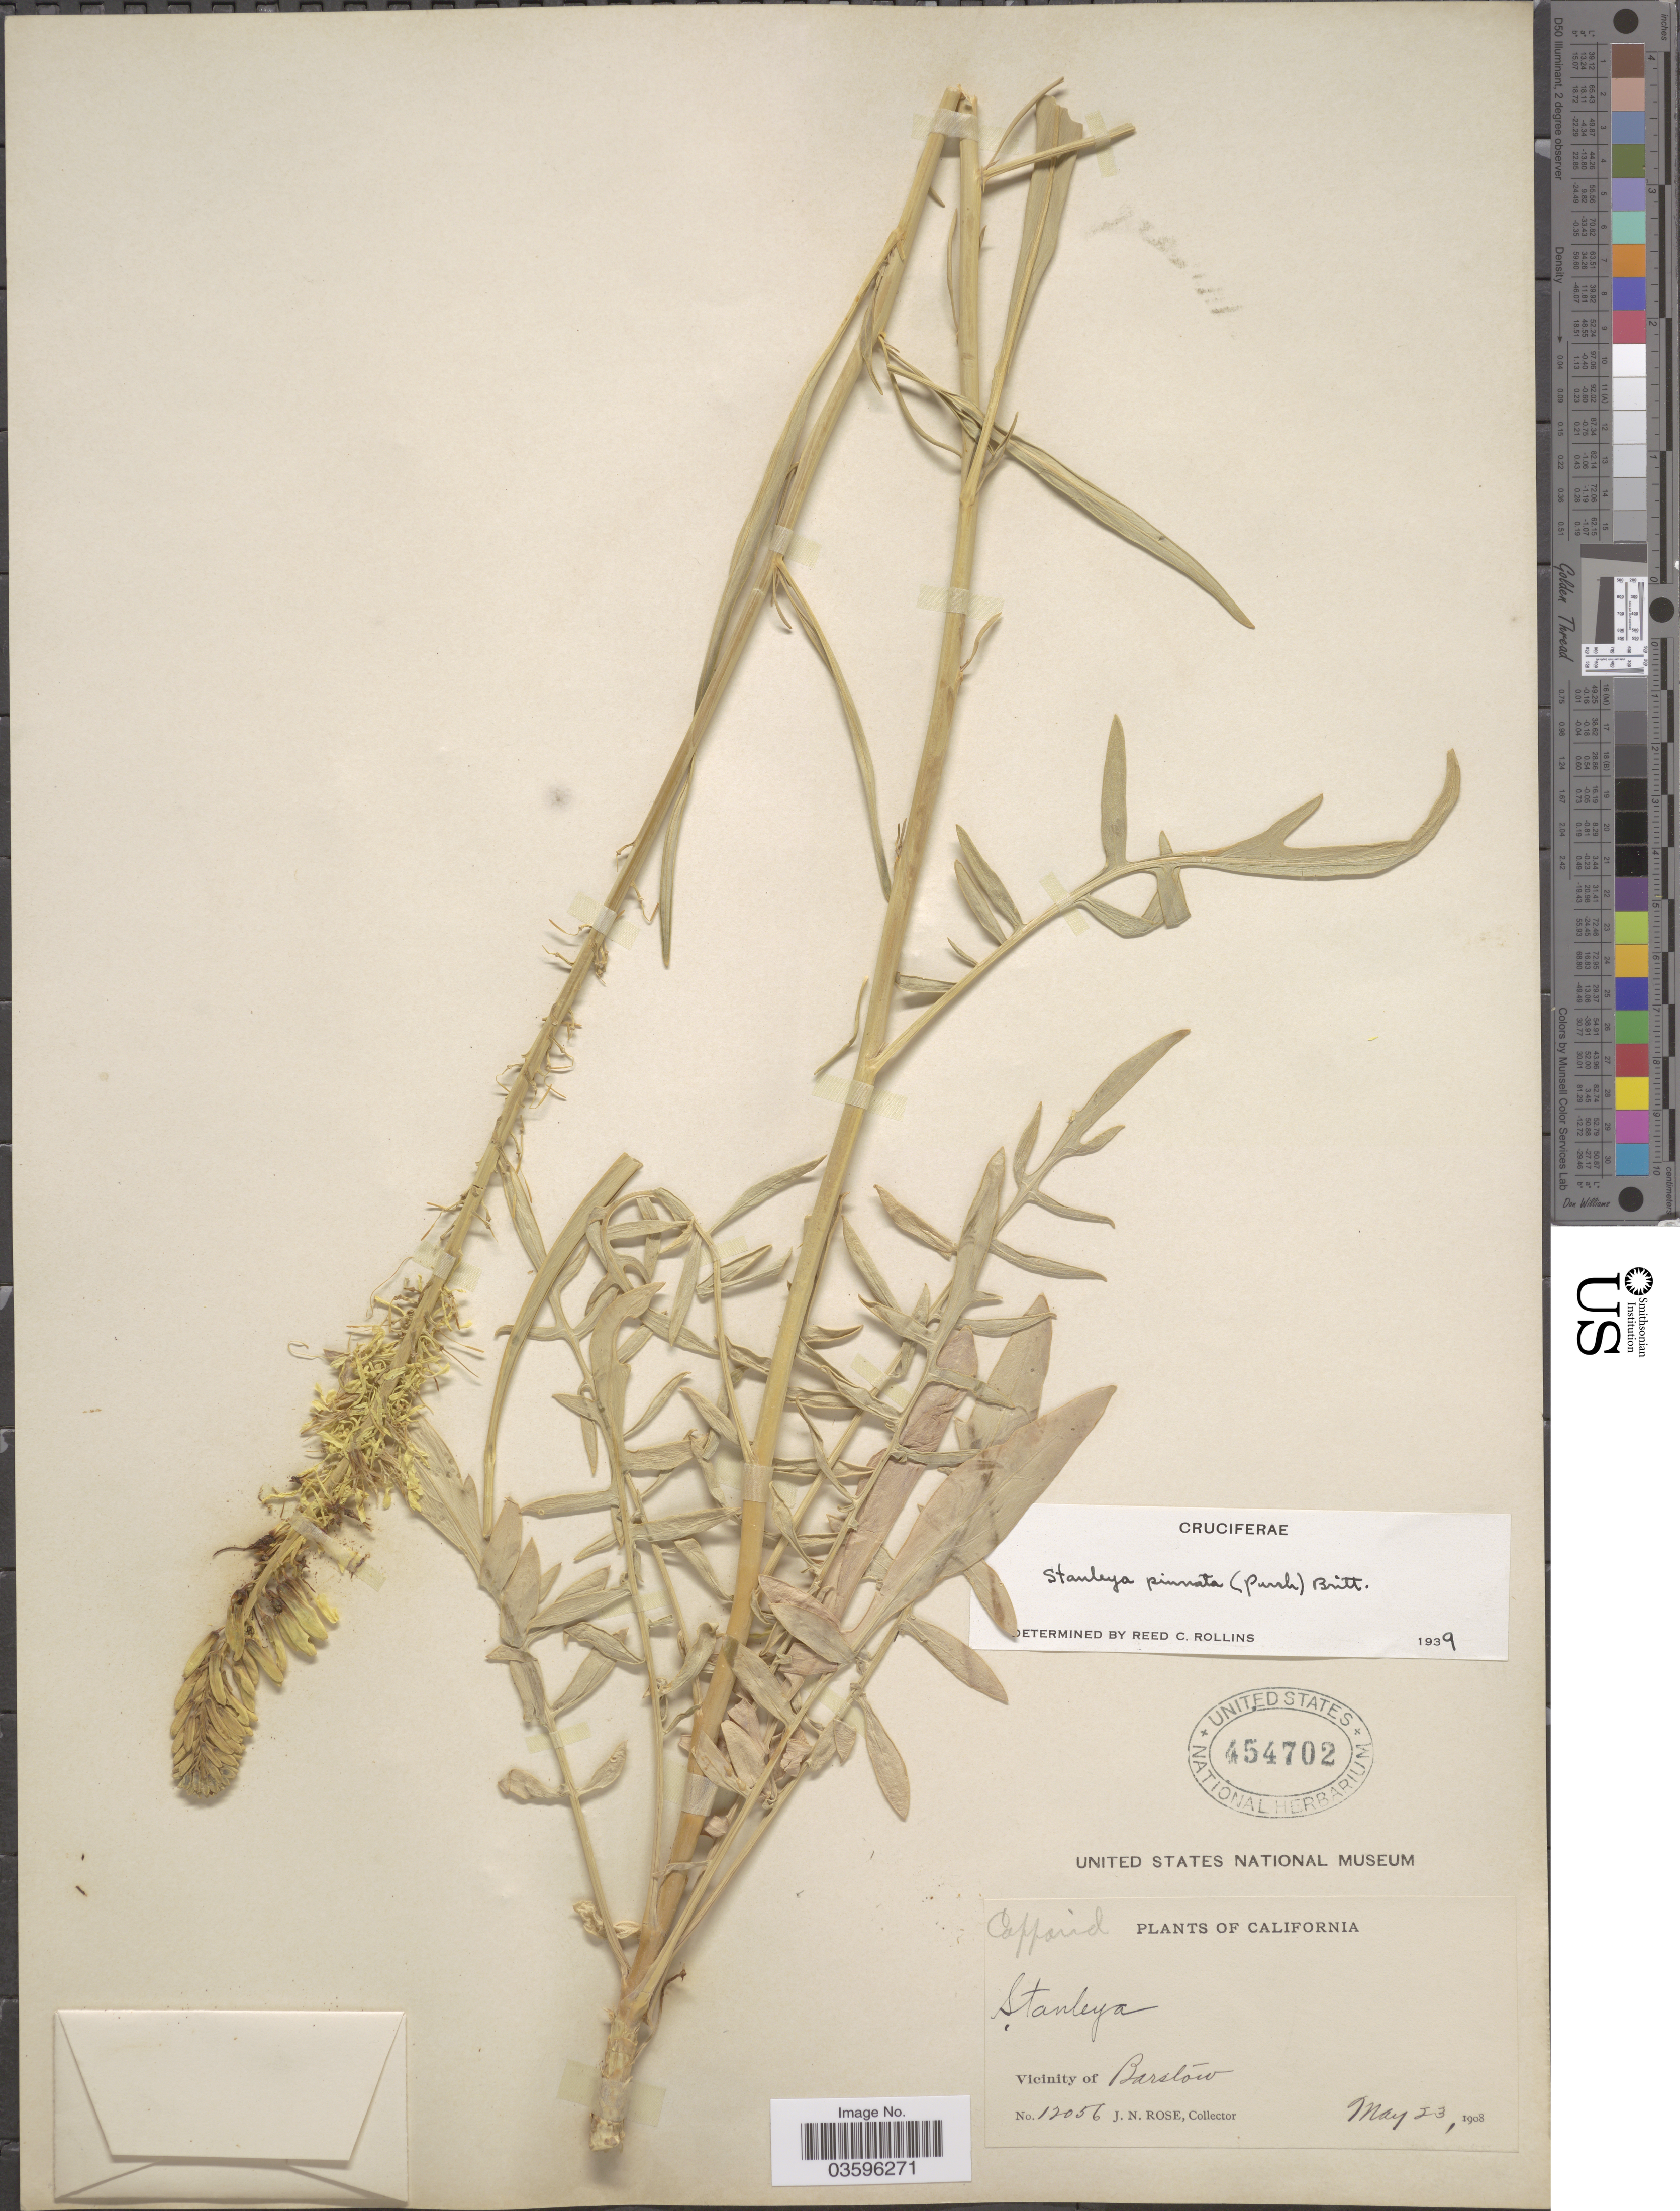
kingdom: Plantae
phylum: Tracheophyta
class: Magnoliopsida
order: Brassicales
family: Brassicaceae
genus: Stanleya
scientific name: Stanleya pinnata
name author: (Pursh) Britton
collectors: J. N. Rose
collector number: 12056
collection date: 1908-05-23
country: United States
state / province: California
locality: Vicinity of Barstow.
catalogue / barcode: US 454702